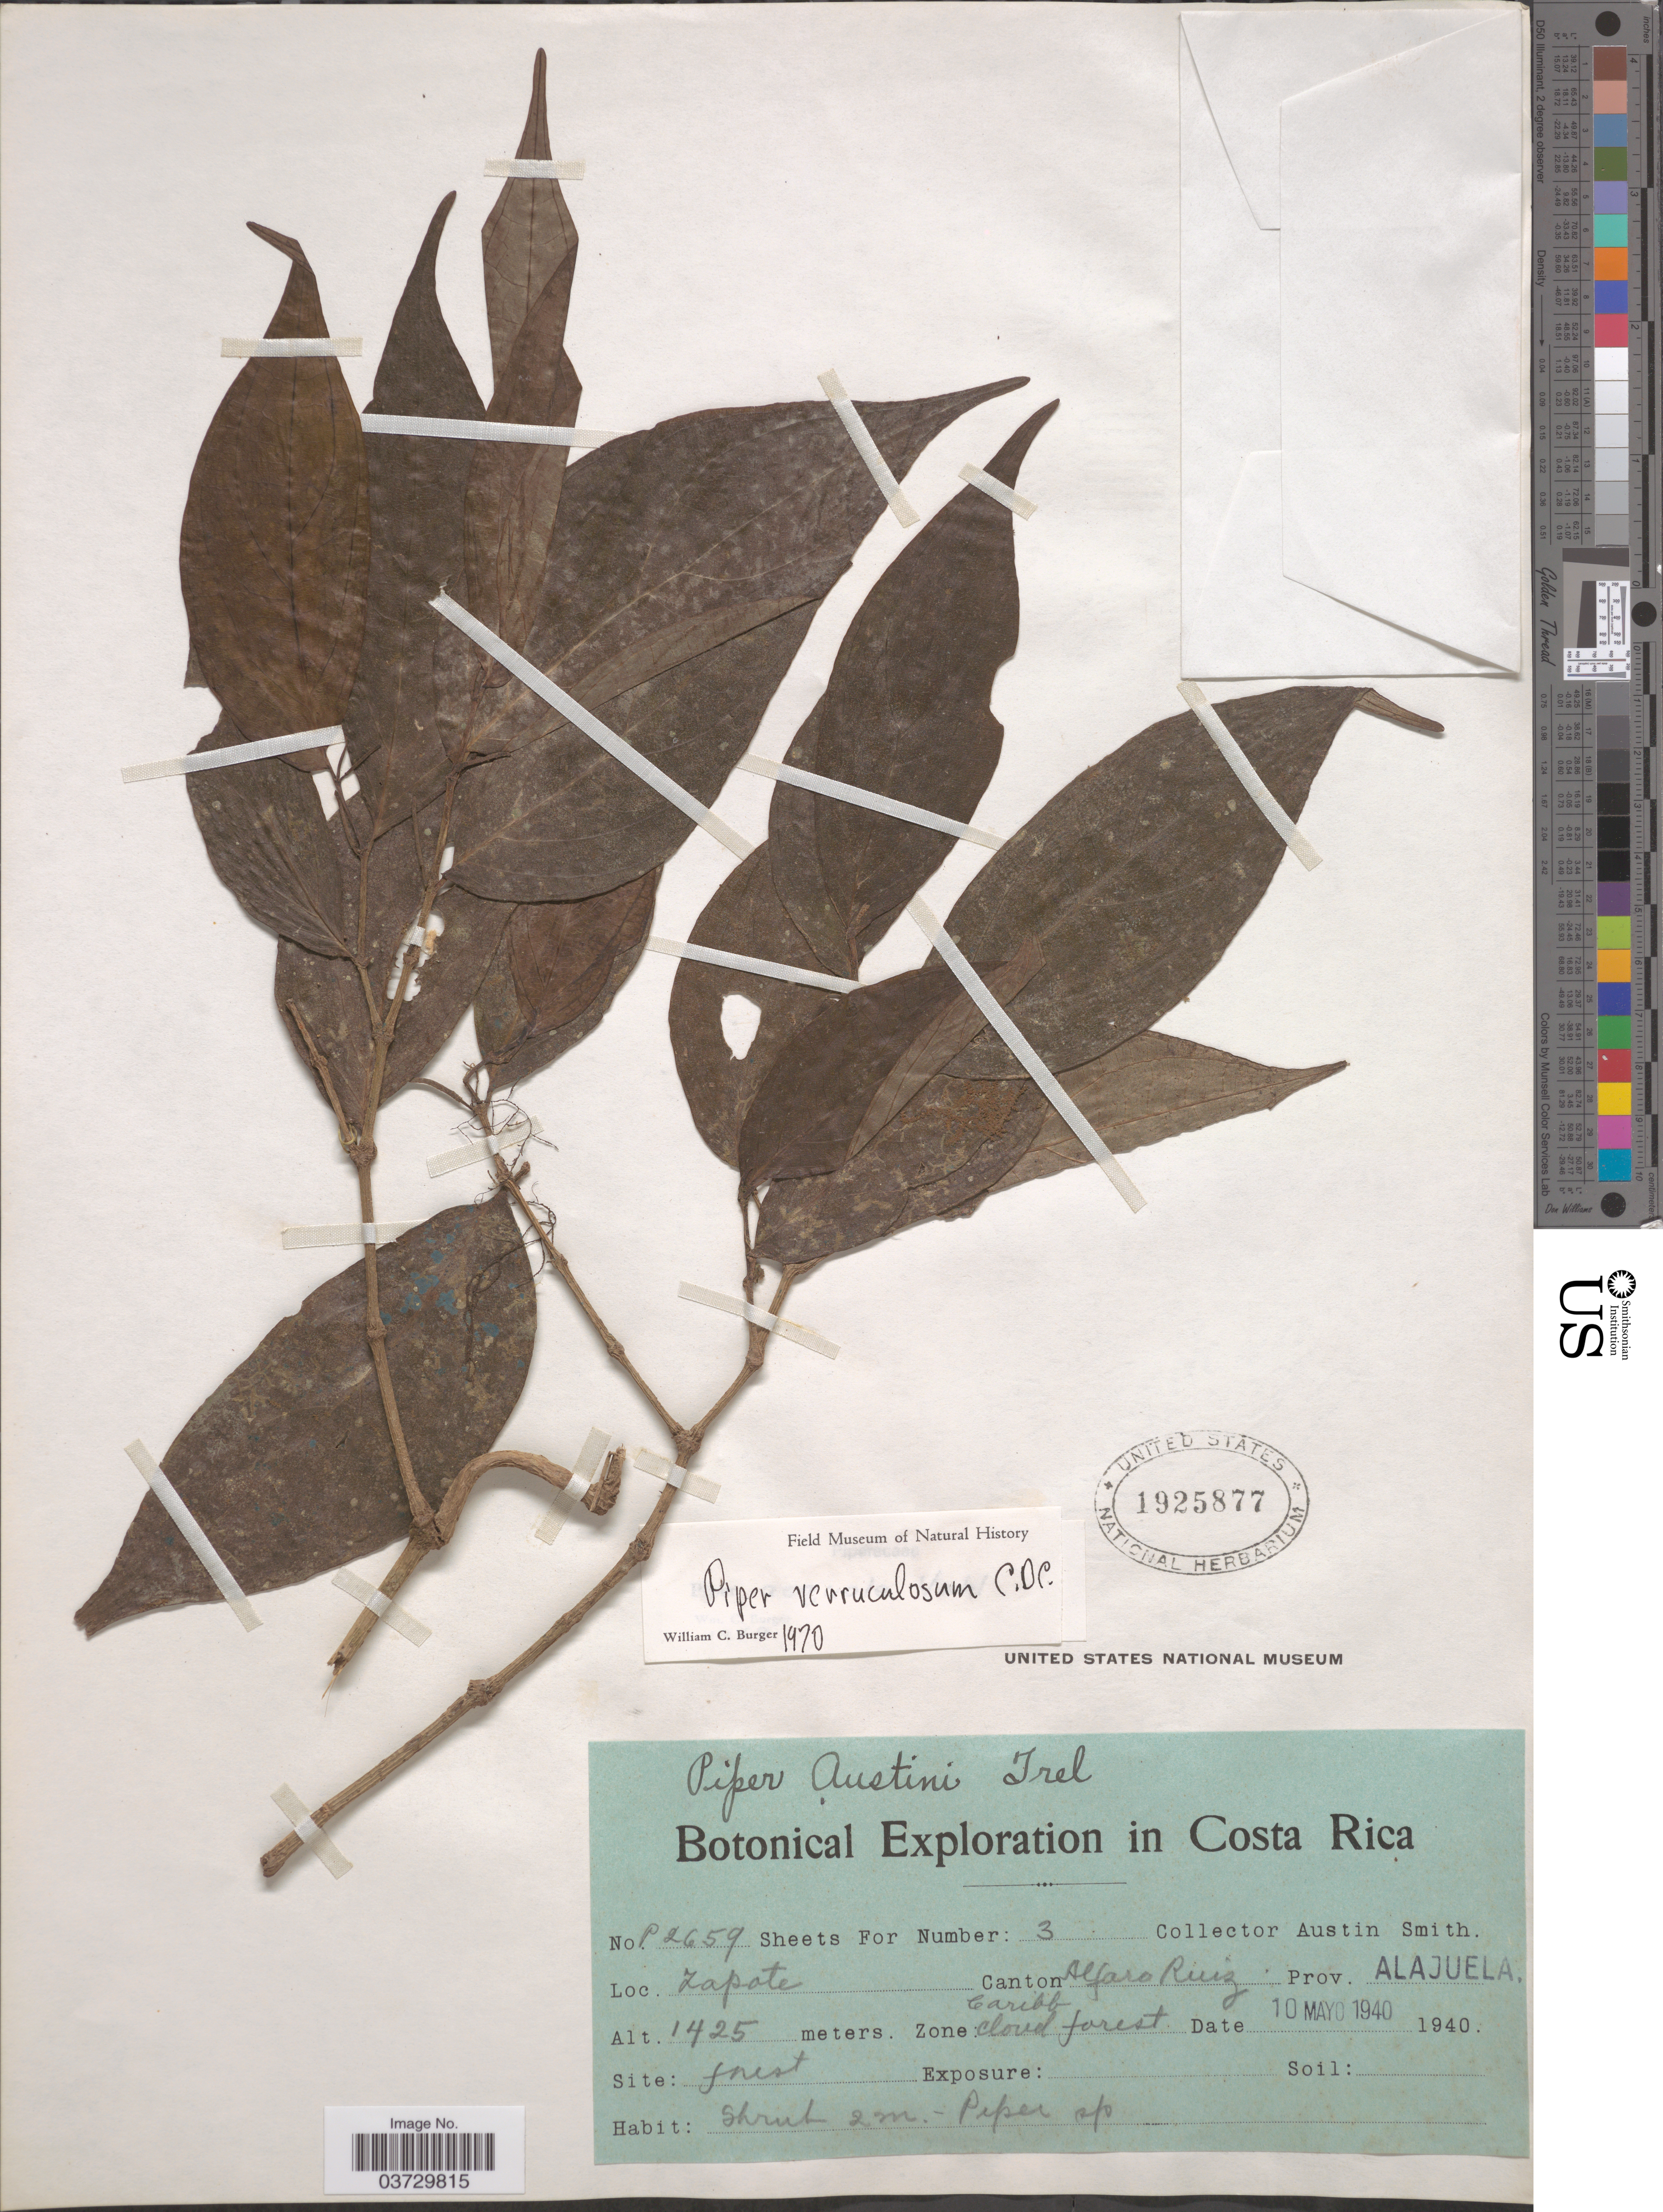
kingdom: Plantae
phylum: Tracheophyta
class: Magnoliopsida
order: Piperales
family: Piperaceae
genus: Piper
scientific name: Piper verruculosum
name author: C. DC.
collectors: Aust P. Smith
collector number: P2659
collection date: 1940-05-10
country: Costa Rica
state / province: Alajuela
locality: Zapote. Canton Alfaro Ruiz. Zone: Caribb cloud forest.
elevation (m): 1425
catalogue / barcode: US 1925877